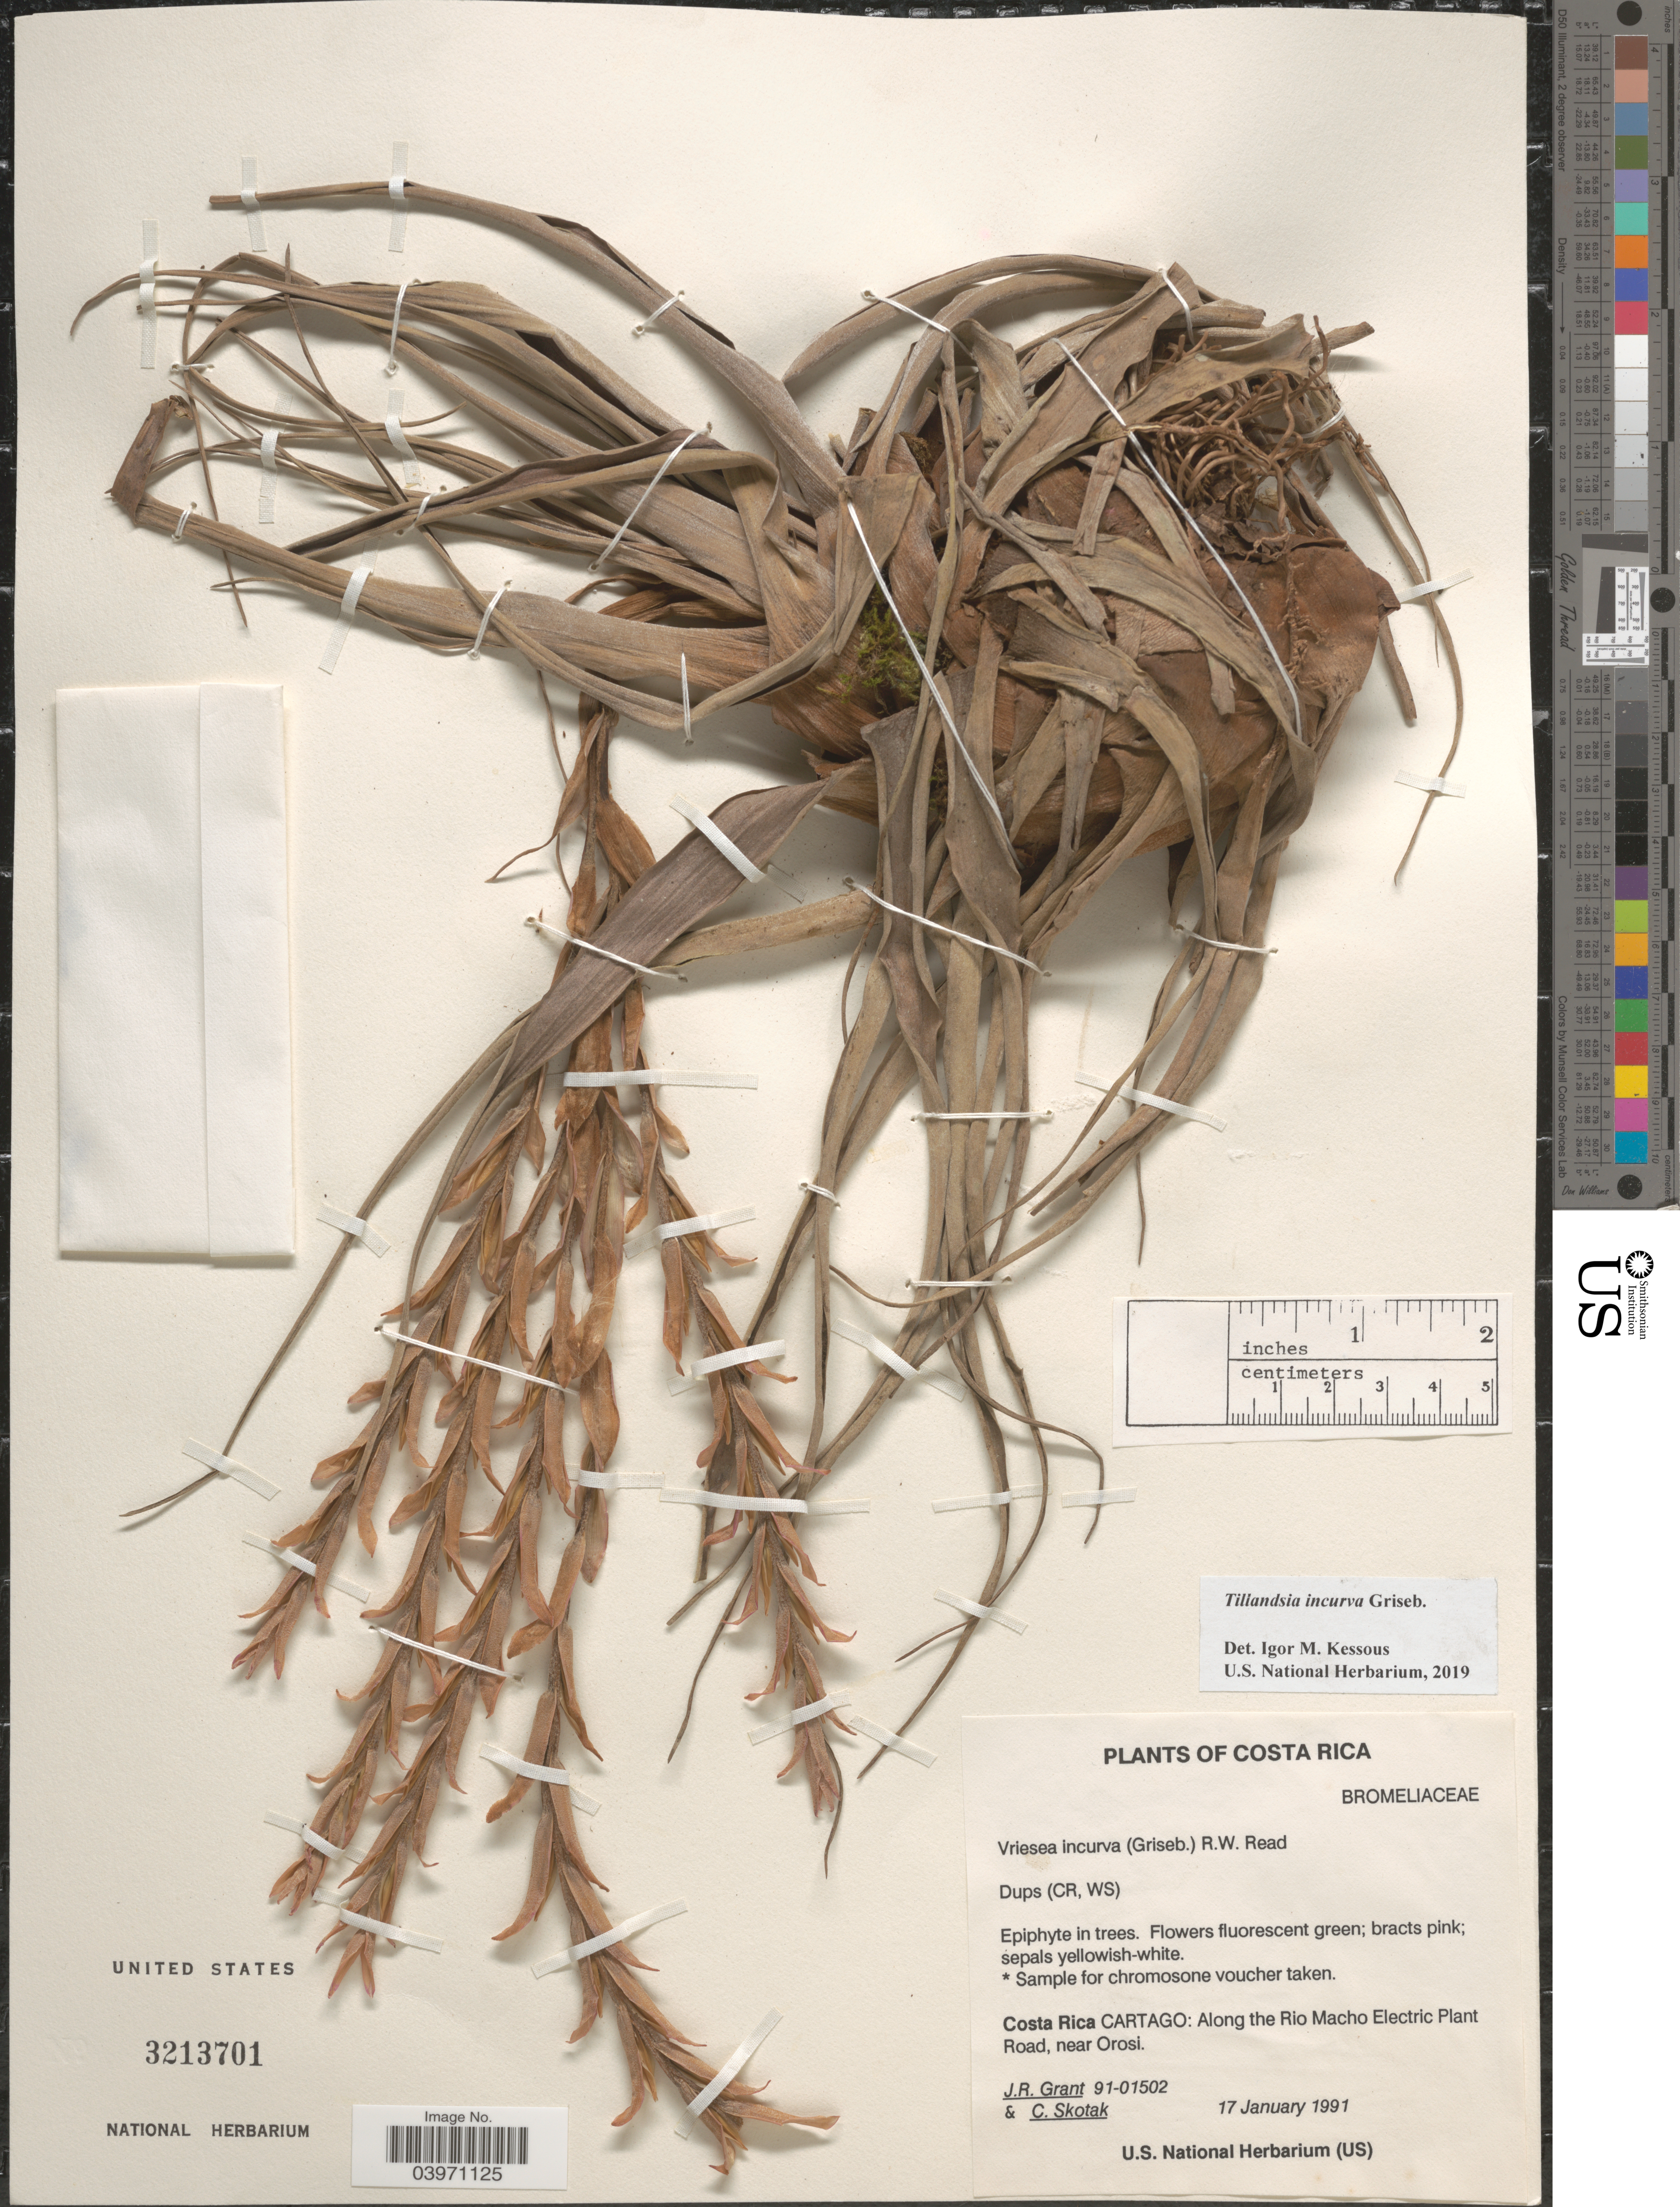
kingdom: Plantae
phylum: Tracheophyta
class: Liliopsida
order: Poales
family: Bromeliaceae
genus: Tillandsia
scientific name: Tillandsia incurva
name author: Griseb.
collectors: J. Grant & C. Skotak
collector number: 91-01502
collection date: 1991-01-17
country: Costa Rica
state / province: Cartago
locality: Along the Rio Macho Electric Plant Road, near Orosi.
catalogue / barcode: US 3213701